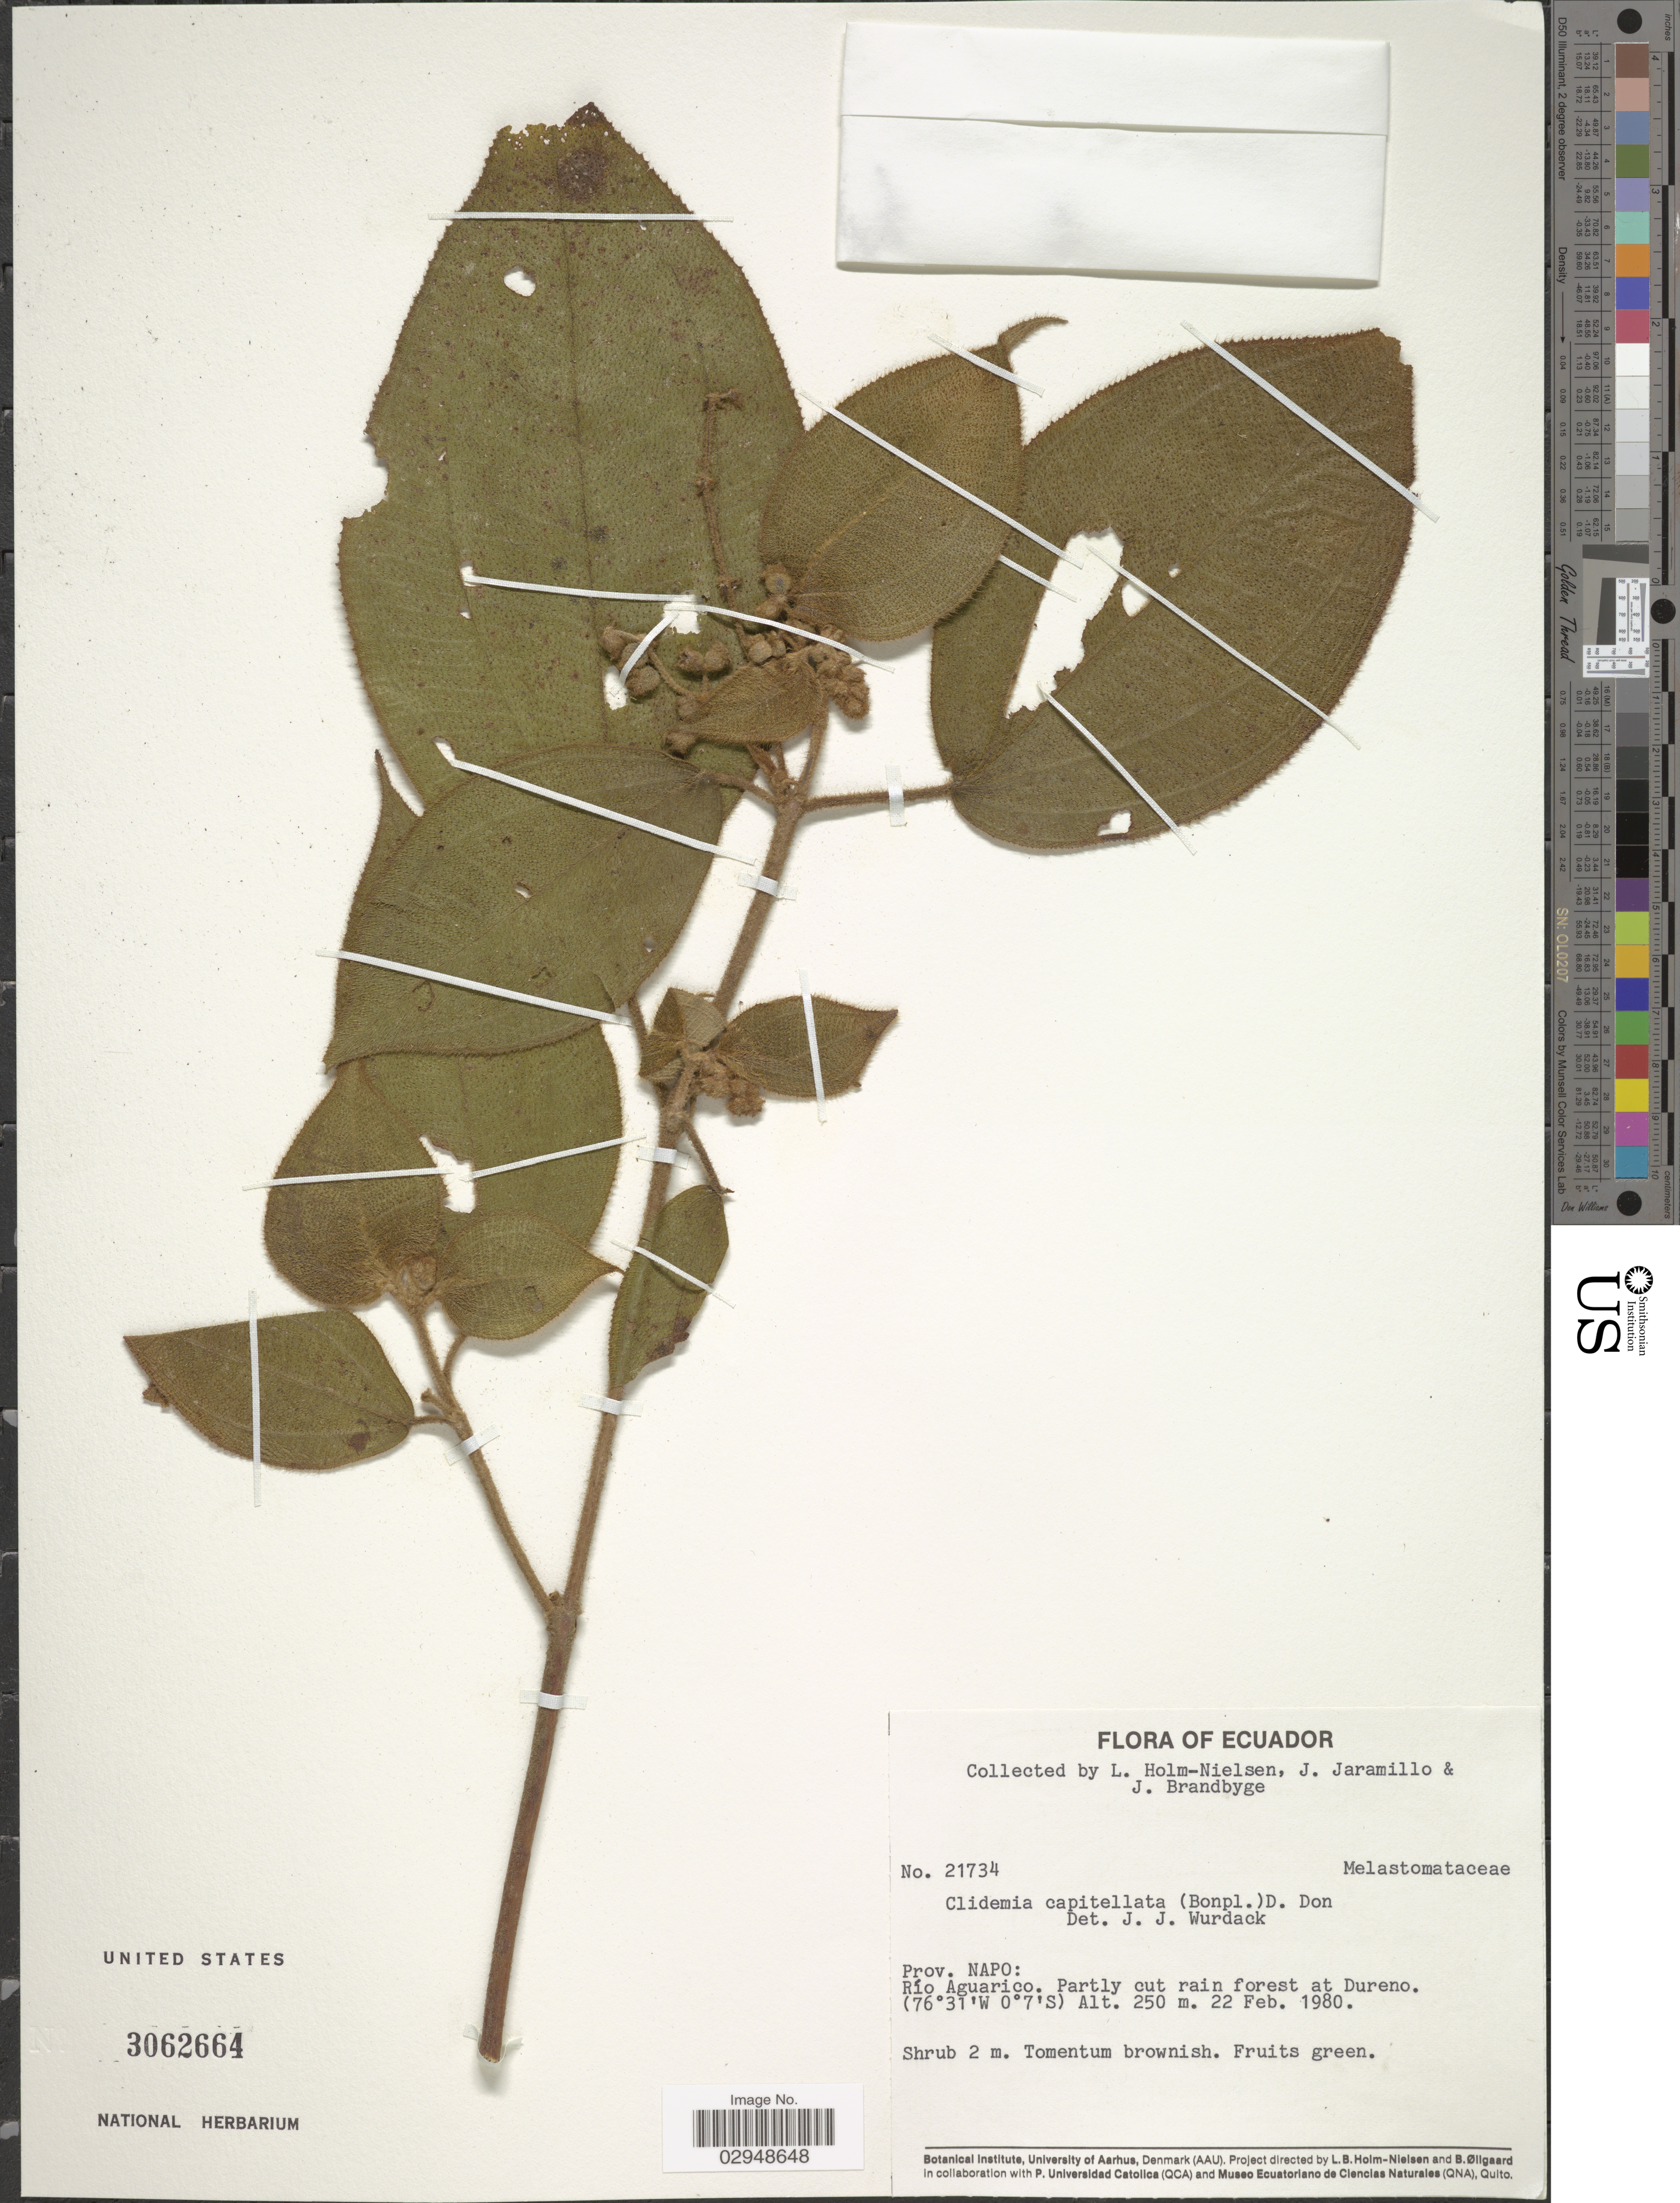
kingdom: Plantae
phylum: Tracheophyta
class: Magnoliopsida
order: Myrtales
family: Melastomataceae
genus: Clidemia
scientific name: Clidemia capitellata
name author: (Bonpl.) D. Don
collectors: L. Holm-Nielsen, J. Jaramillo & J. Brandbyge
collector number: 21734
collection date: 1980-02-22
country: Ecuador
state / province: Napo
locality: Río Aguarico. Partly cut rain forest at Dureno.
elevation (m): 250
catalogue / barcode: US 3062664